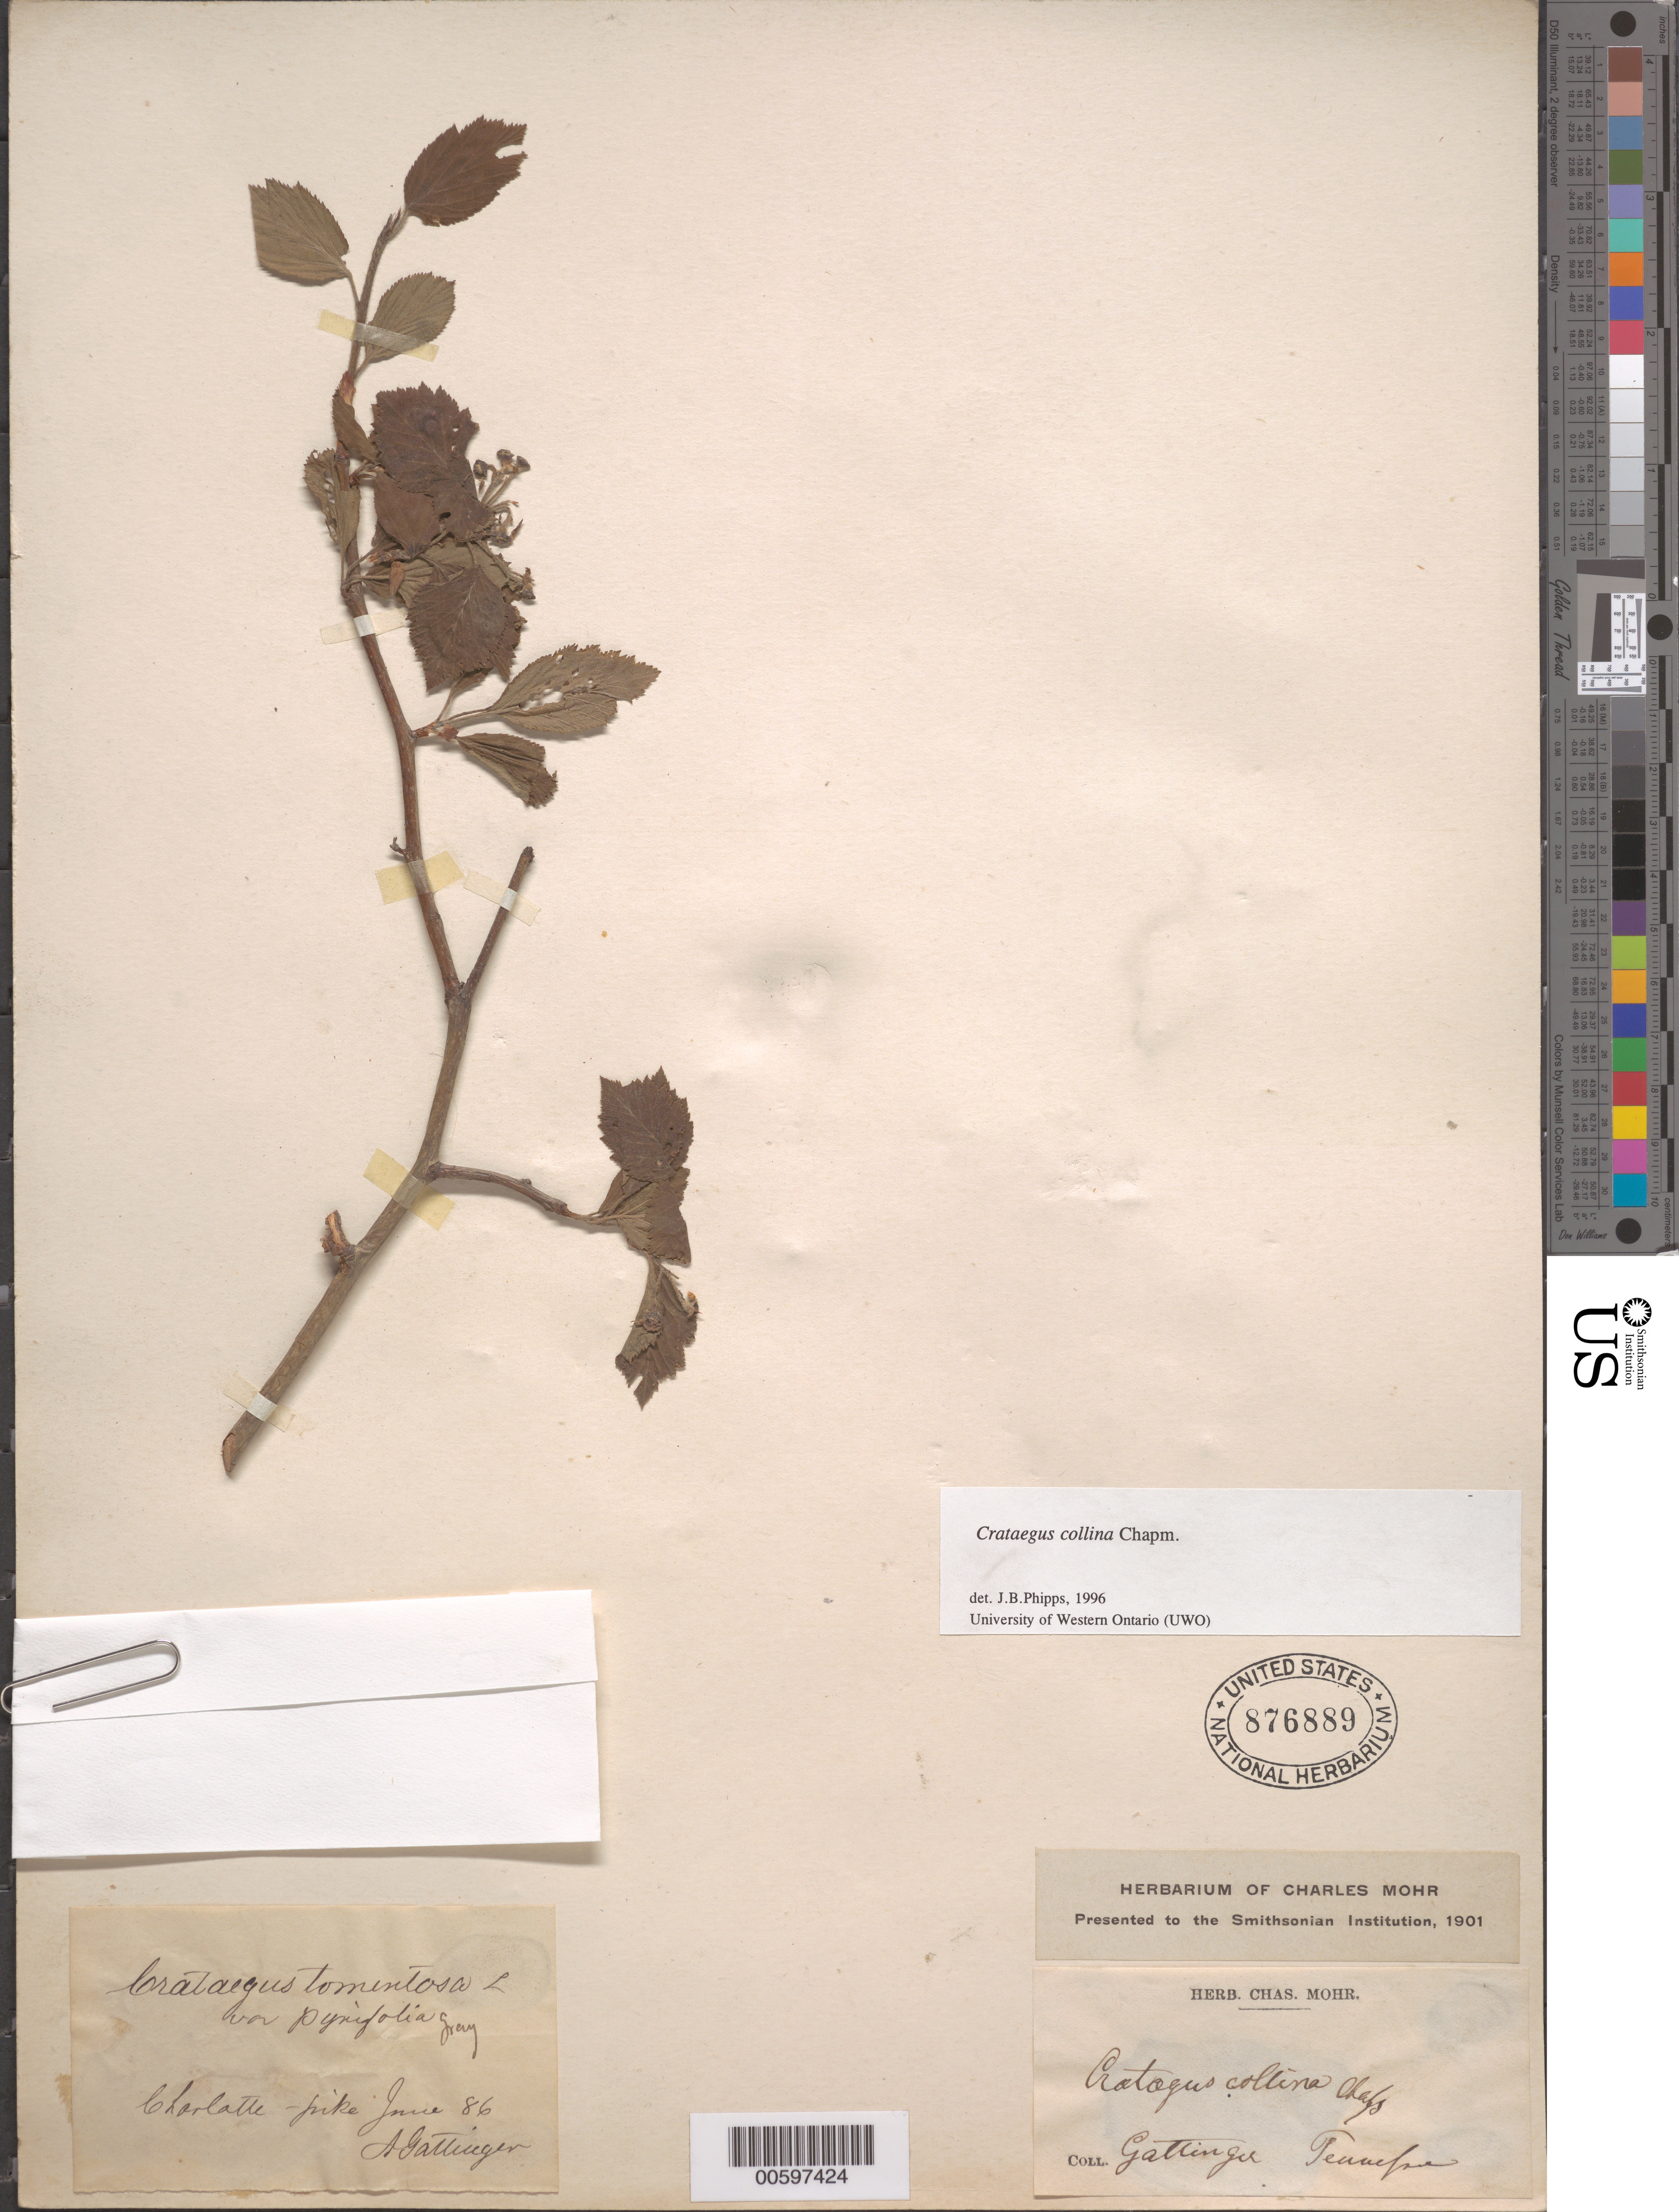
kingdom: Plantae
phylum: Tracheophyta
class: Magnoliopsida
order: Rosales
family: Rosaceae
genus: Crataegus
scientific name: Crataegus collina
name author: Chapm.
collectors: A. Gattinger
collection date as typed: Jun 1886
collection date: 1886-06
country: United States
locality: Charlotte - pike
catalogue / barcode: US 876889